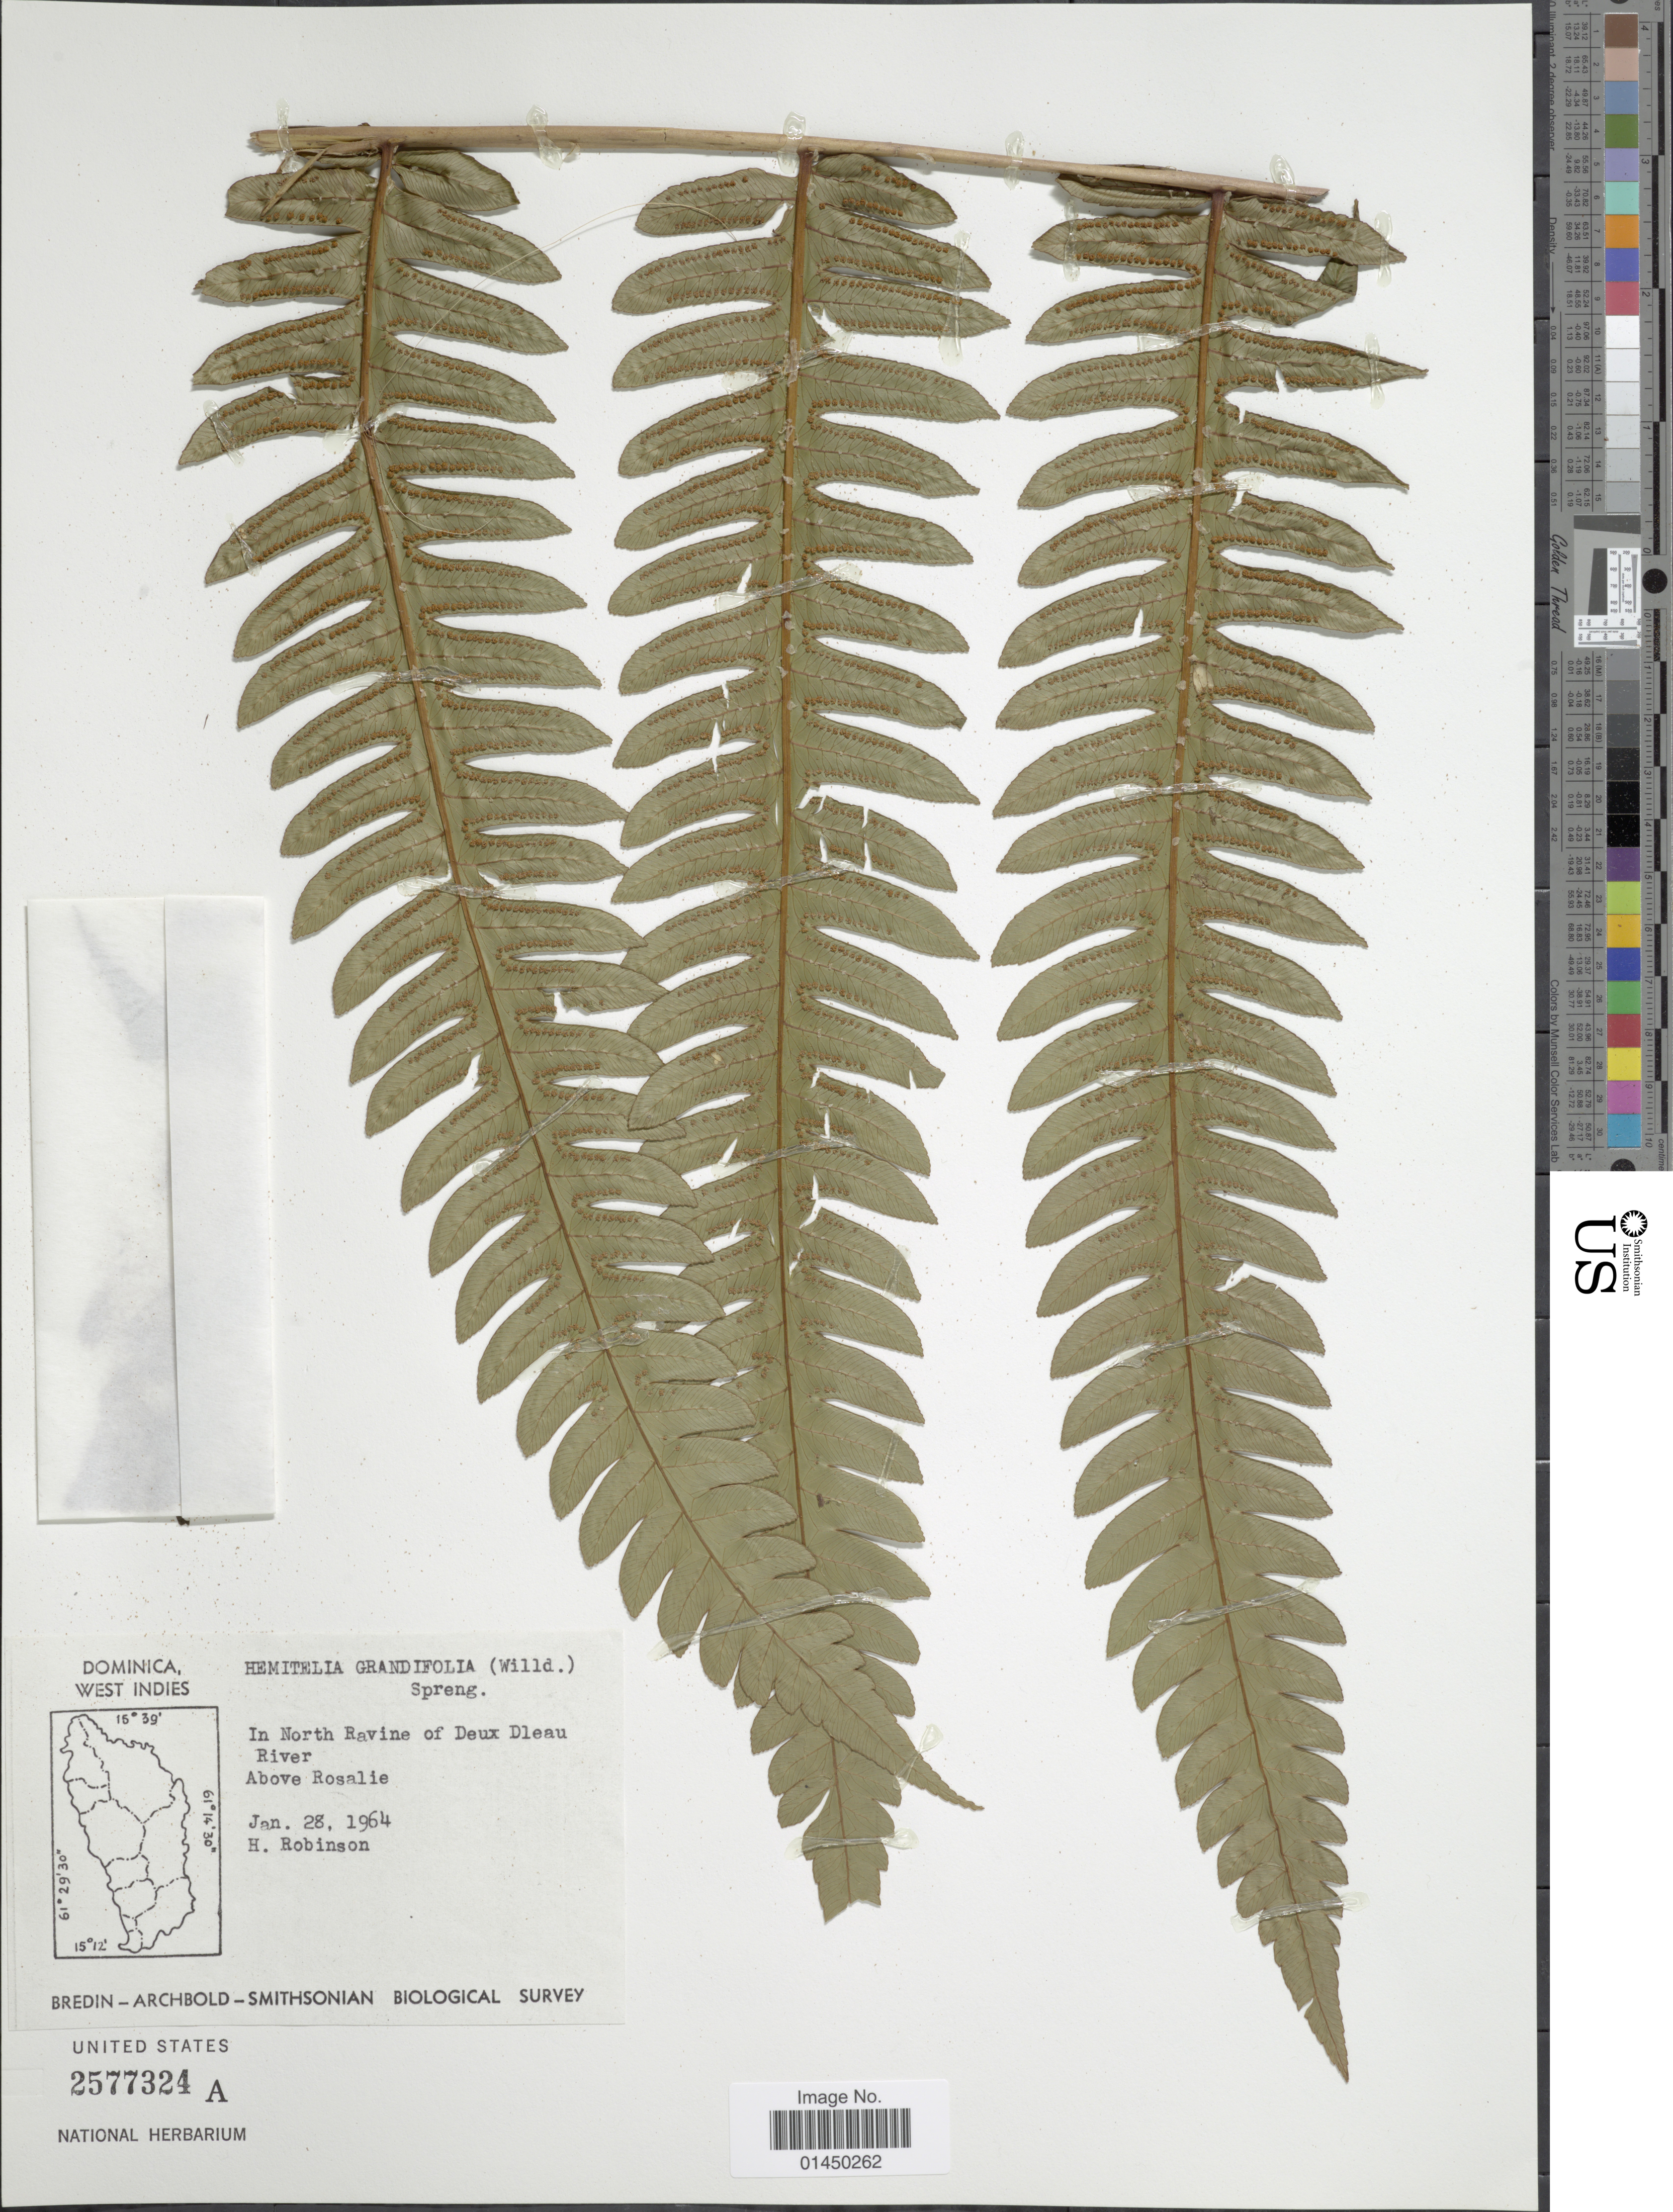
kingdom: Plantae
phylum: Tracheophyta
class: Polypodiopsida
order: Cyatheales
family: Cyatheaceae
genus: Cyathea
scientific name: Cyathea grandifolia var. grandifolia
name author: Willd.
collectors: H. Robinson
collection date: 1964-01-28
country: Dominica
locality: In North Ravine of Deux Dleau River, above Rosalie.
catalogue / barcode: US 2577324A